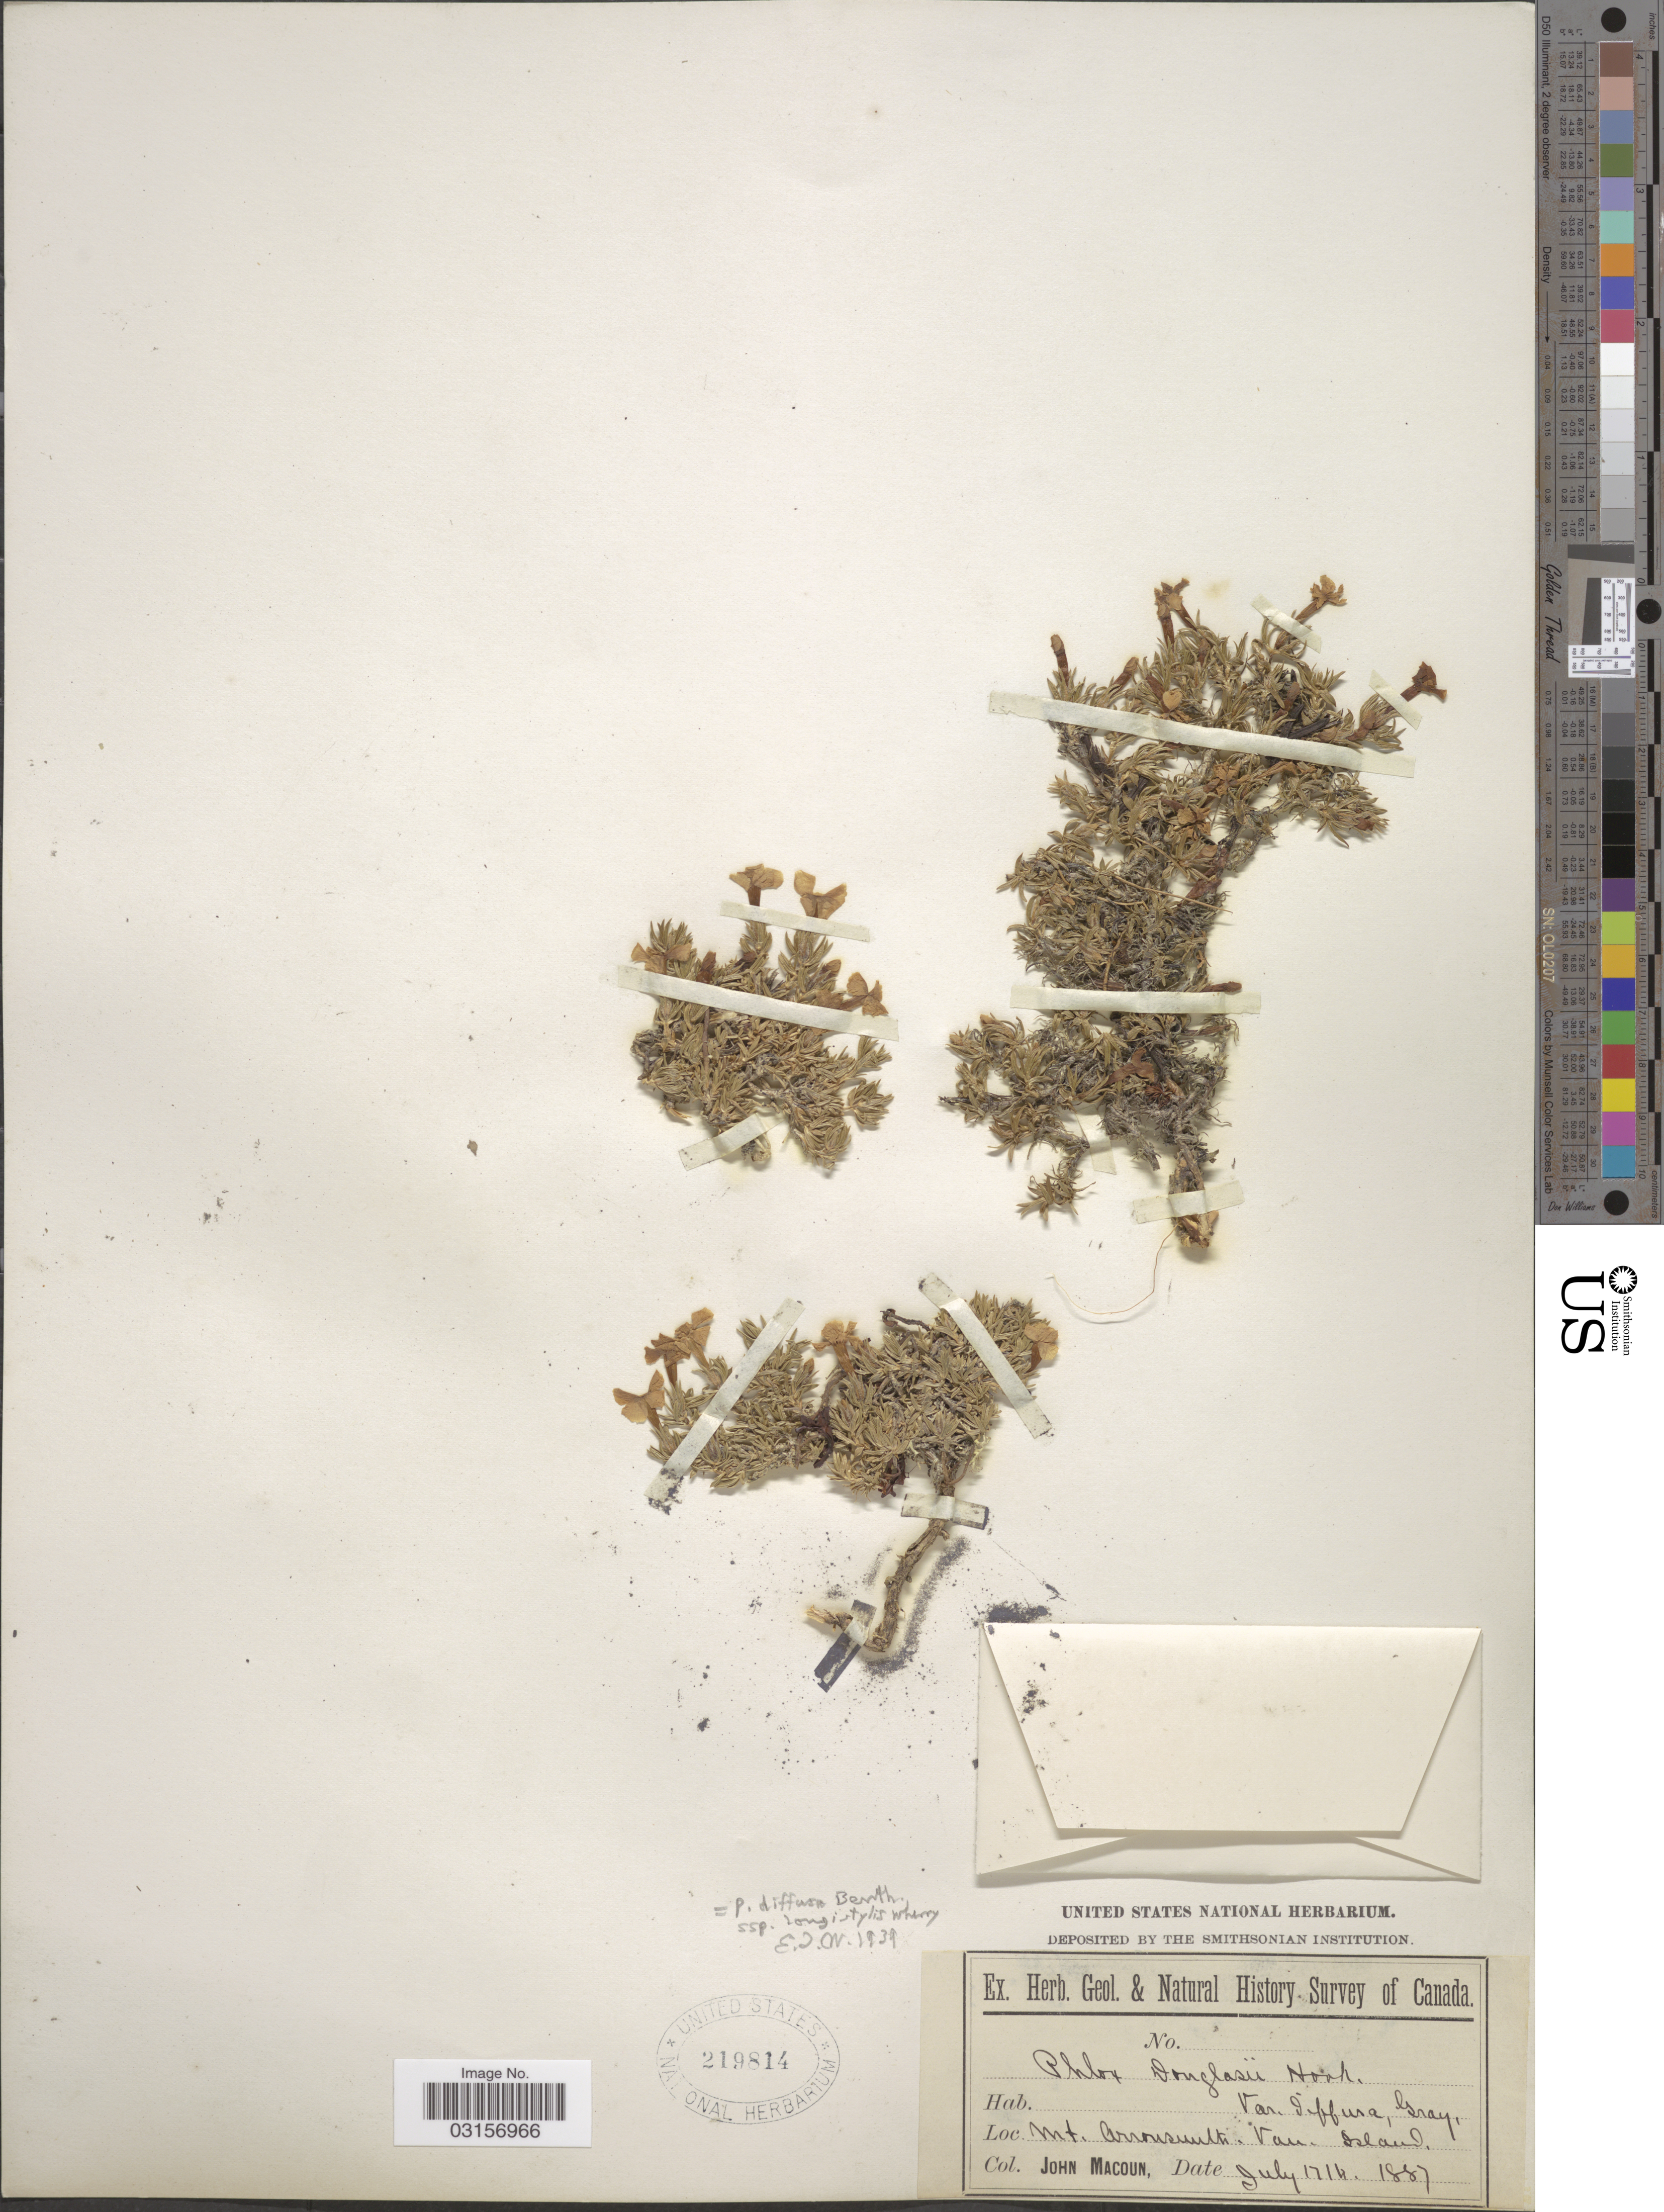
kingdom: Plantae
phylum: Tracheophyta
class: Magnoliopsida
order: Ericales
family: Polemoniaceae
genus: Phlox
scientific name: Phlox diffusa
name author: Benth.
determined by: Mayfield, M. H.; Ferguson, C. J.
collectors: J. Macoun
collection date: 1887-07-17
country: Canada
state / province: British Columbia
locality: Mt. Arrowsmith. Van. Island.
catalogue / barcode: US 219814